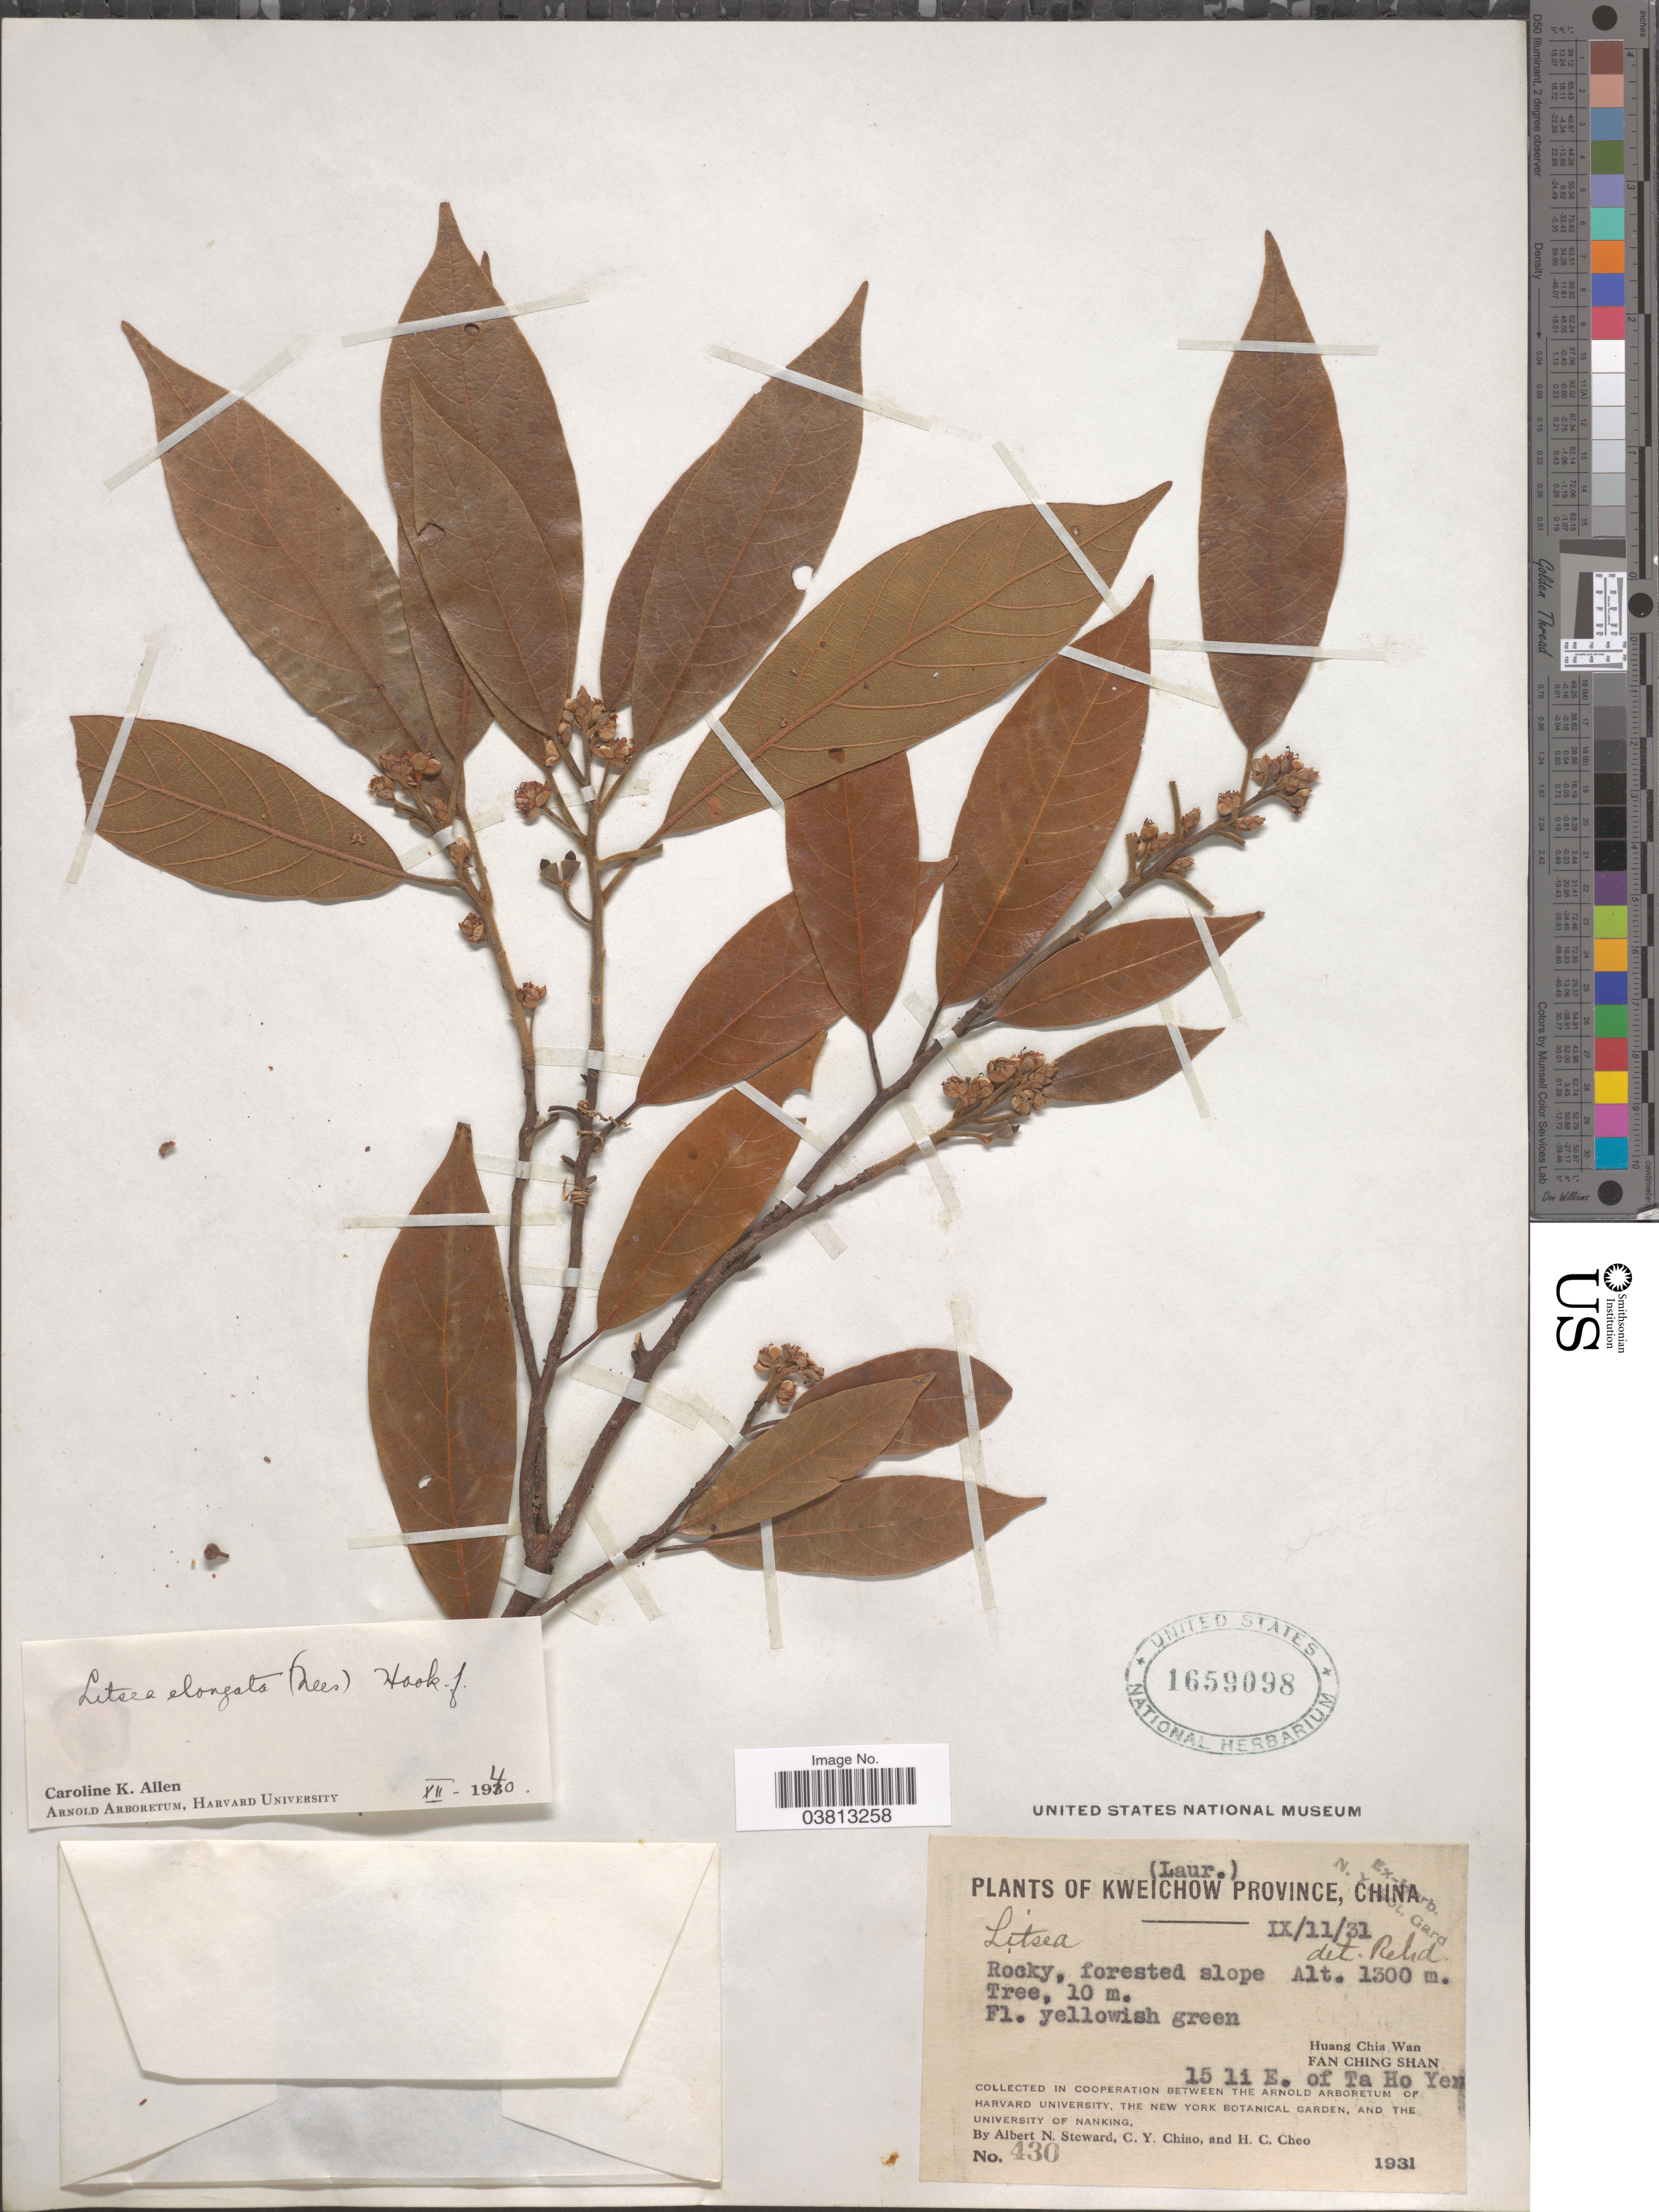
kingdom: Plantae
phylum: Tracheophyta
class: Magnoliopsida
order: Laurales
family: Lauraceae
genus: Litsea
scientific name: Litsea elongata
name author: (Nees) Hook. f.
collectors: A. N. Steward, C. Y. Chiao & H. Cheo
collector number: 430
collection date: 1931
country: China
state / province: Guizhou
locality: Kweichow Province. Huang Chia Wan. Fan Ching Shan. 15 li E. of Ta Ho Yen.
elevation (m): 1300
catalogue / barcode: US 1659098